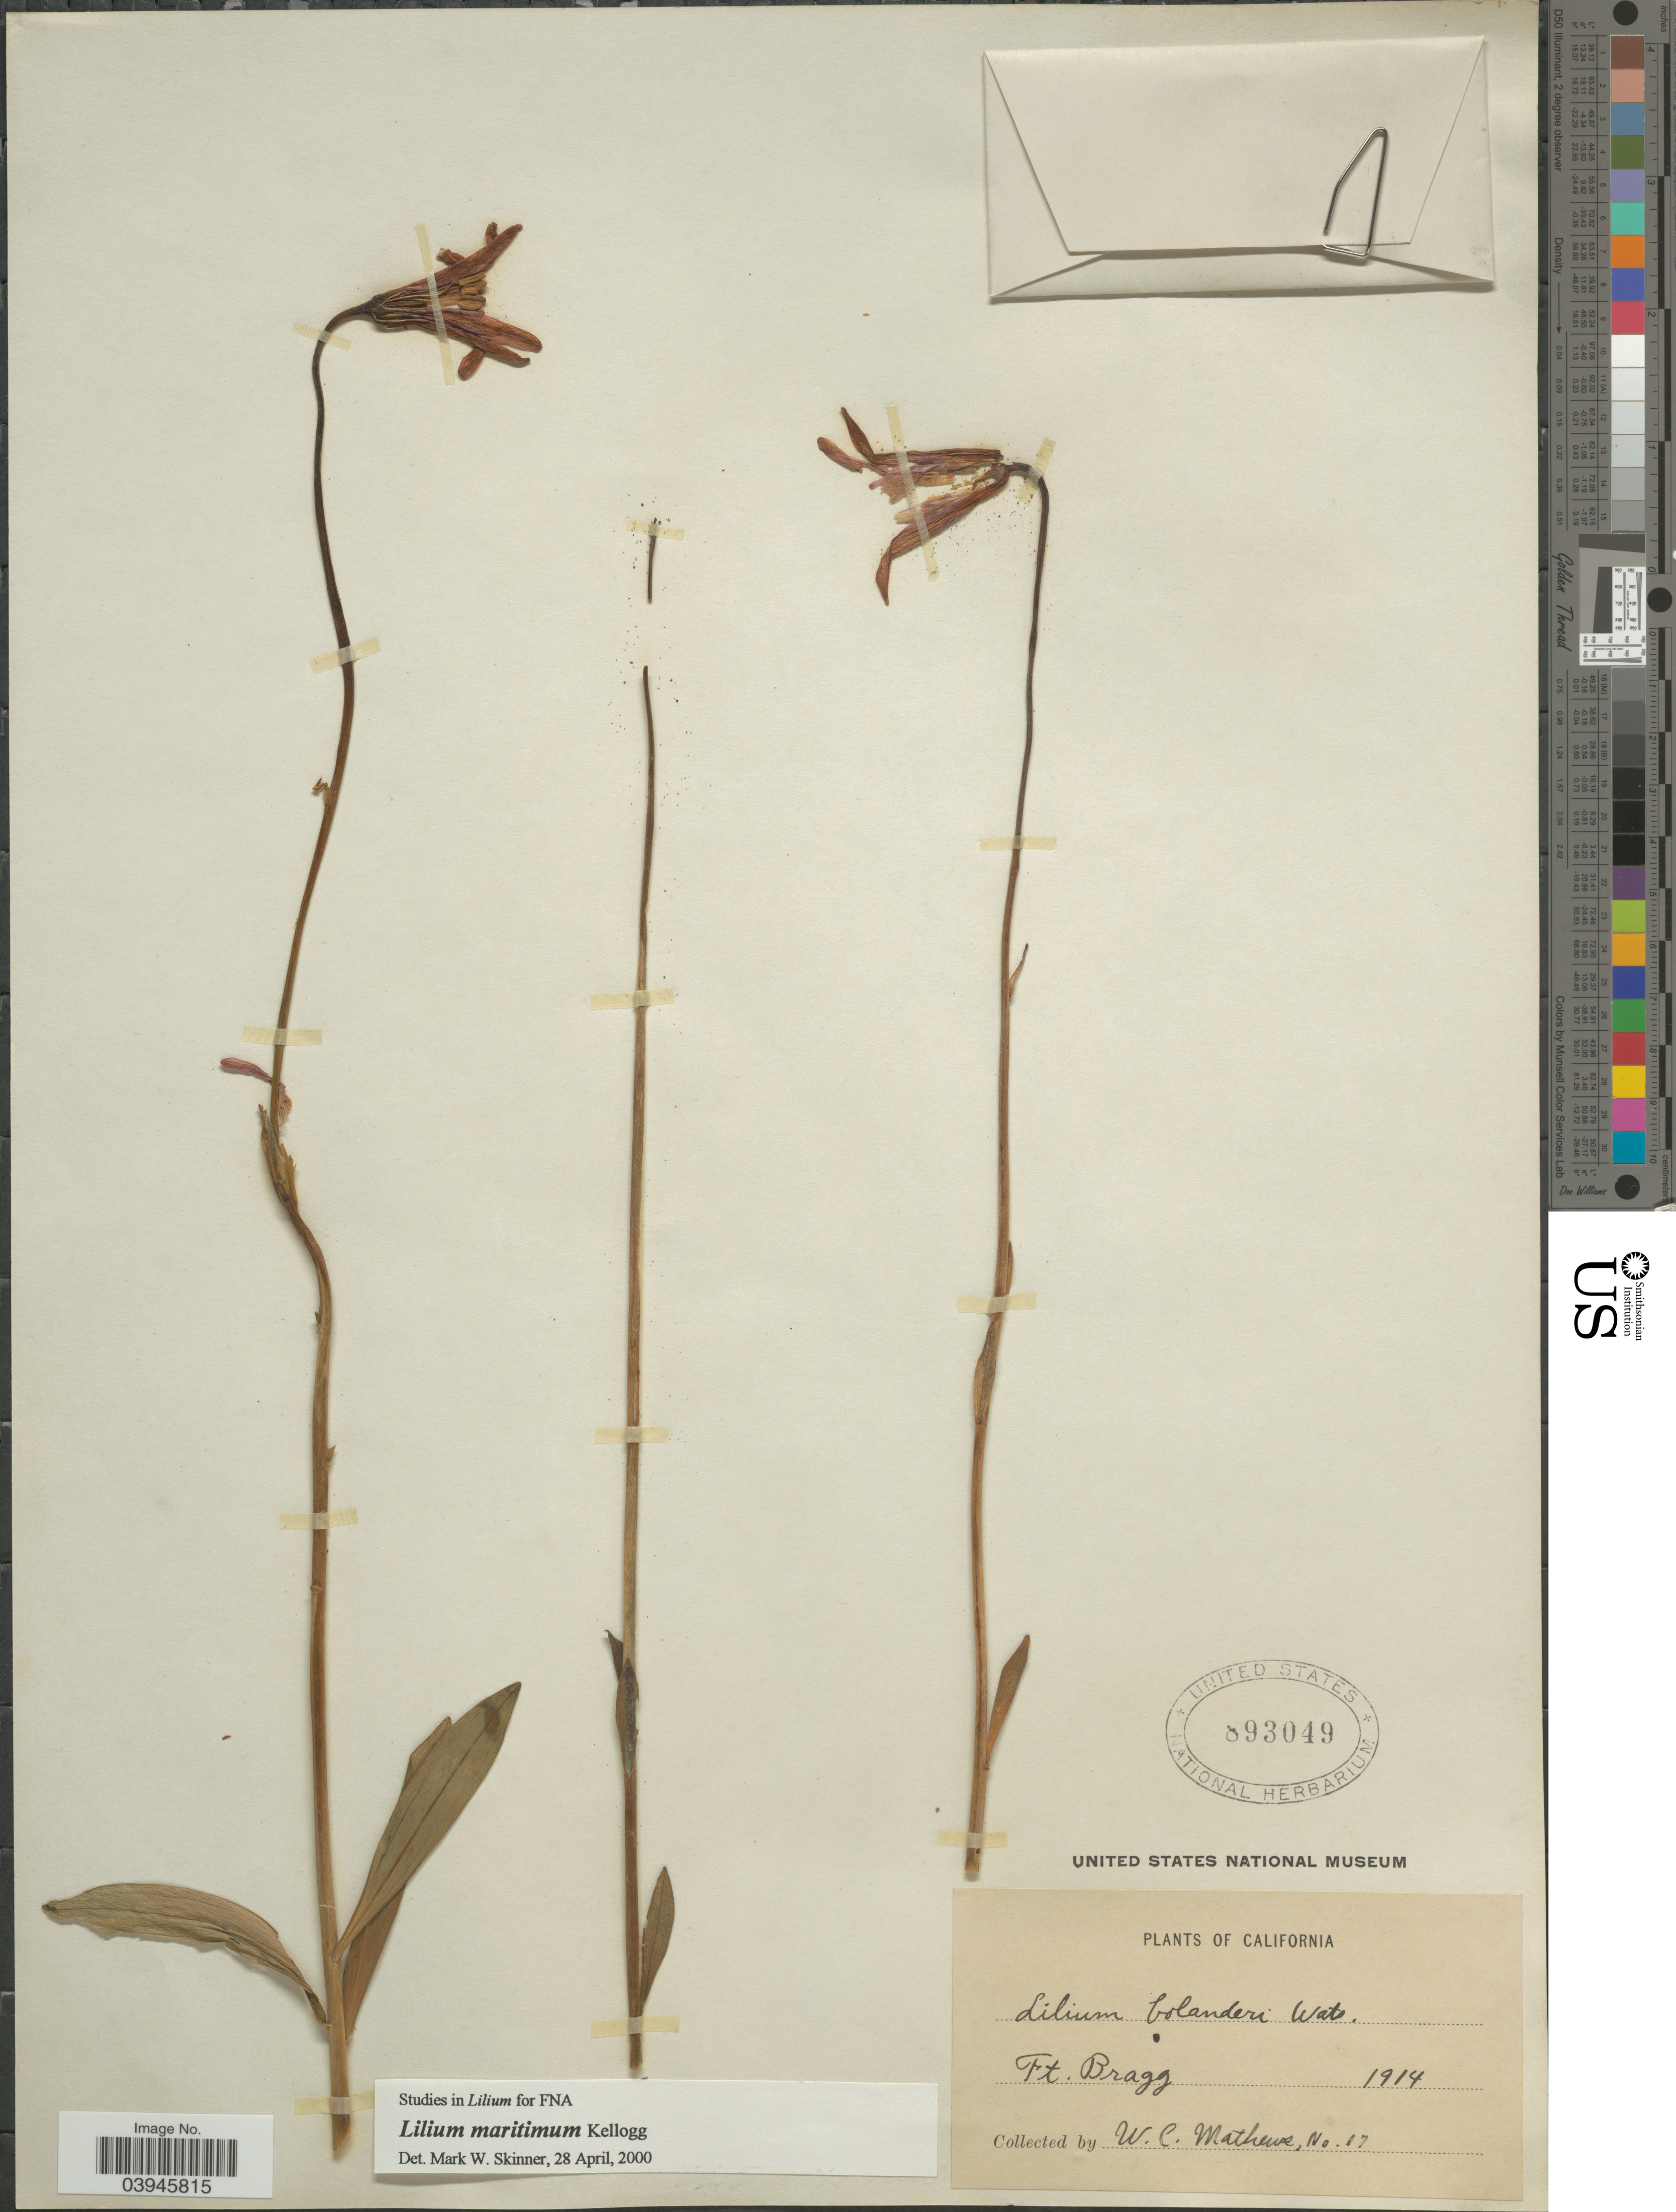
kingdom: Plantae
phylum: Tracheophyta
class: Liliopsida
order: Liliales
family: Liliaceae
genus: Lilium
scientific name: Lilium maritimum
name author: Kellogg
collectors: W. Mathews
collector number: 17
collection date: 1914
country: United States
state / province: California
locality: Ft. Bragg.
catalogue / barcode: US 893049